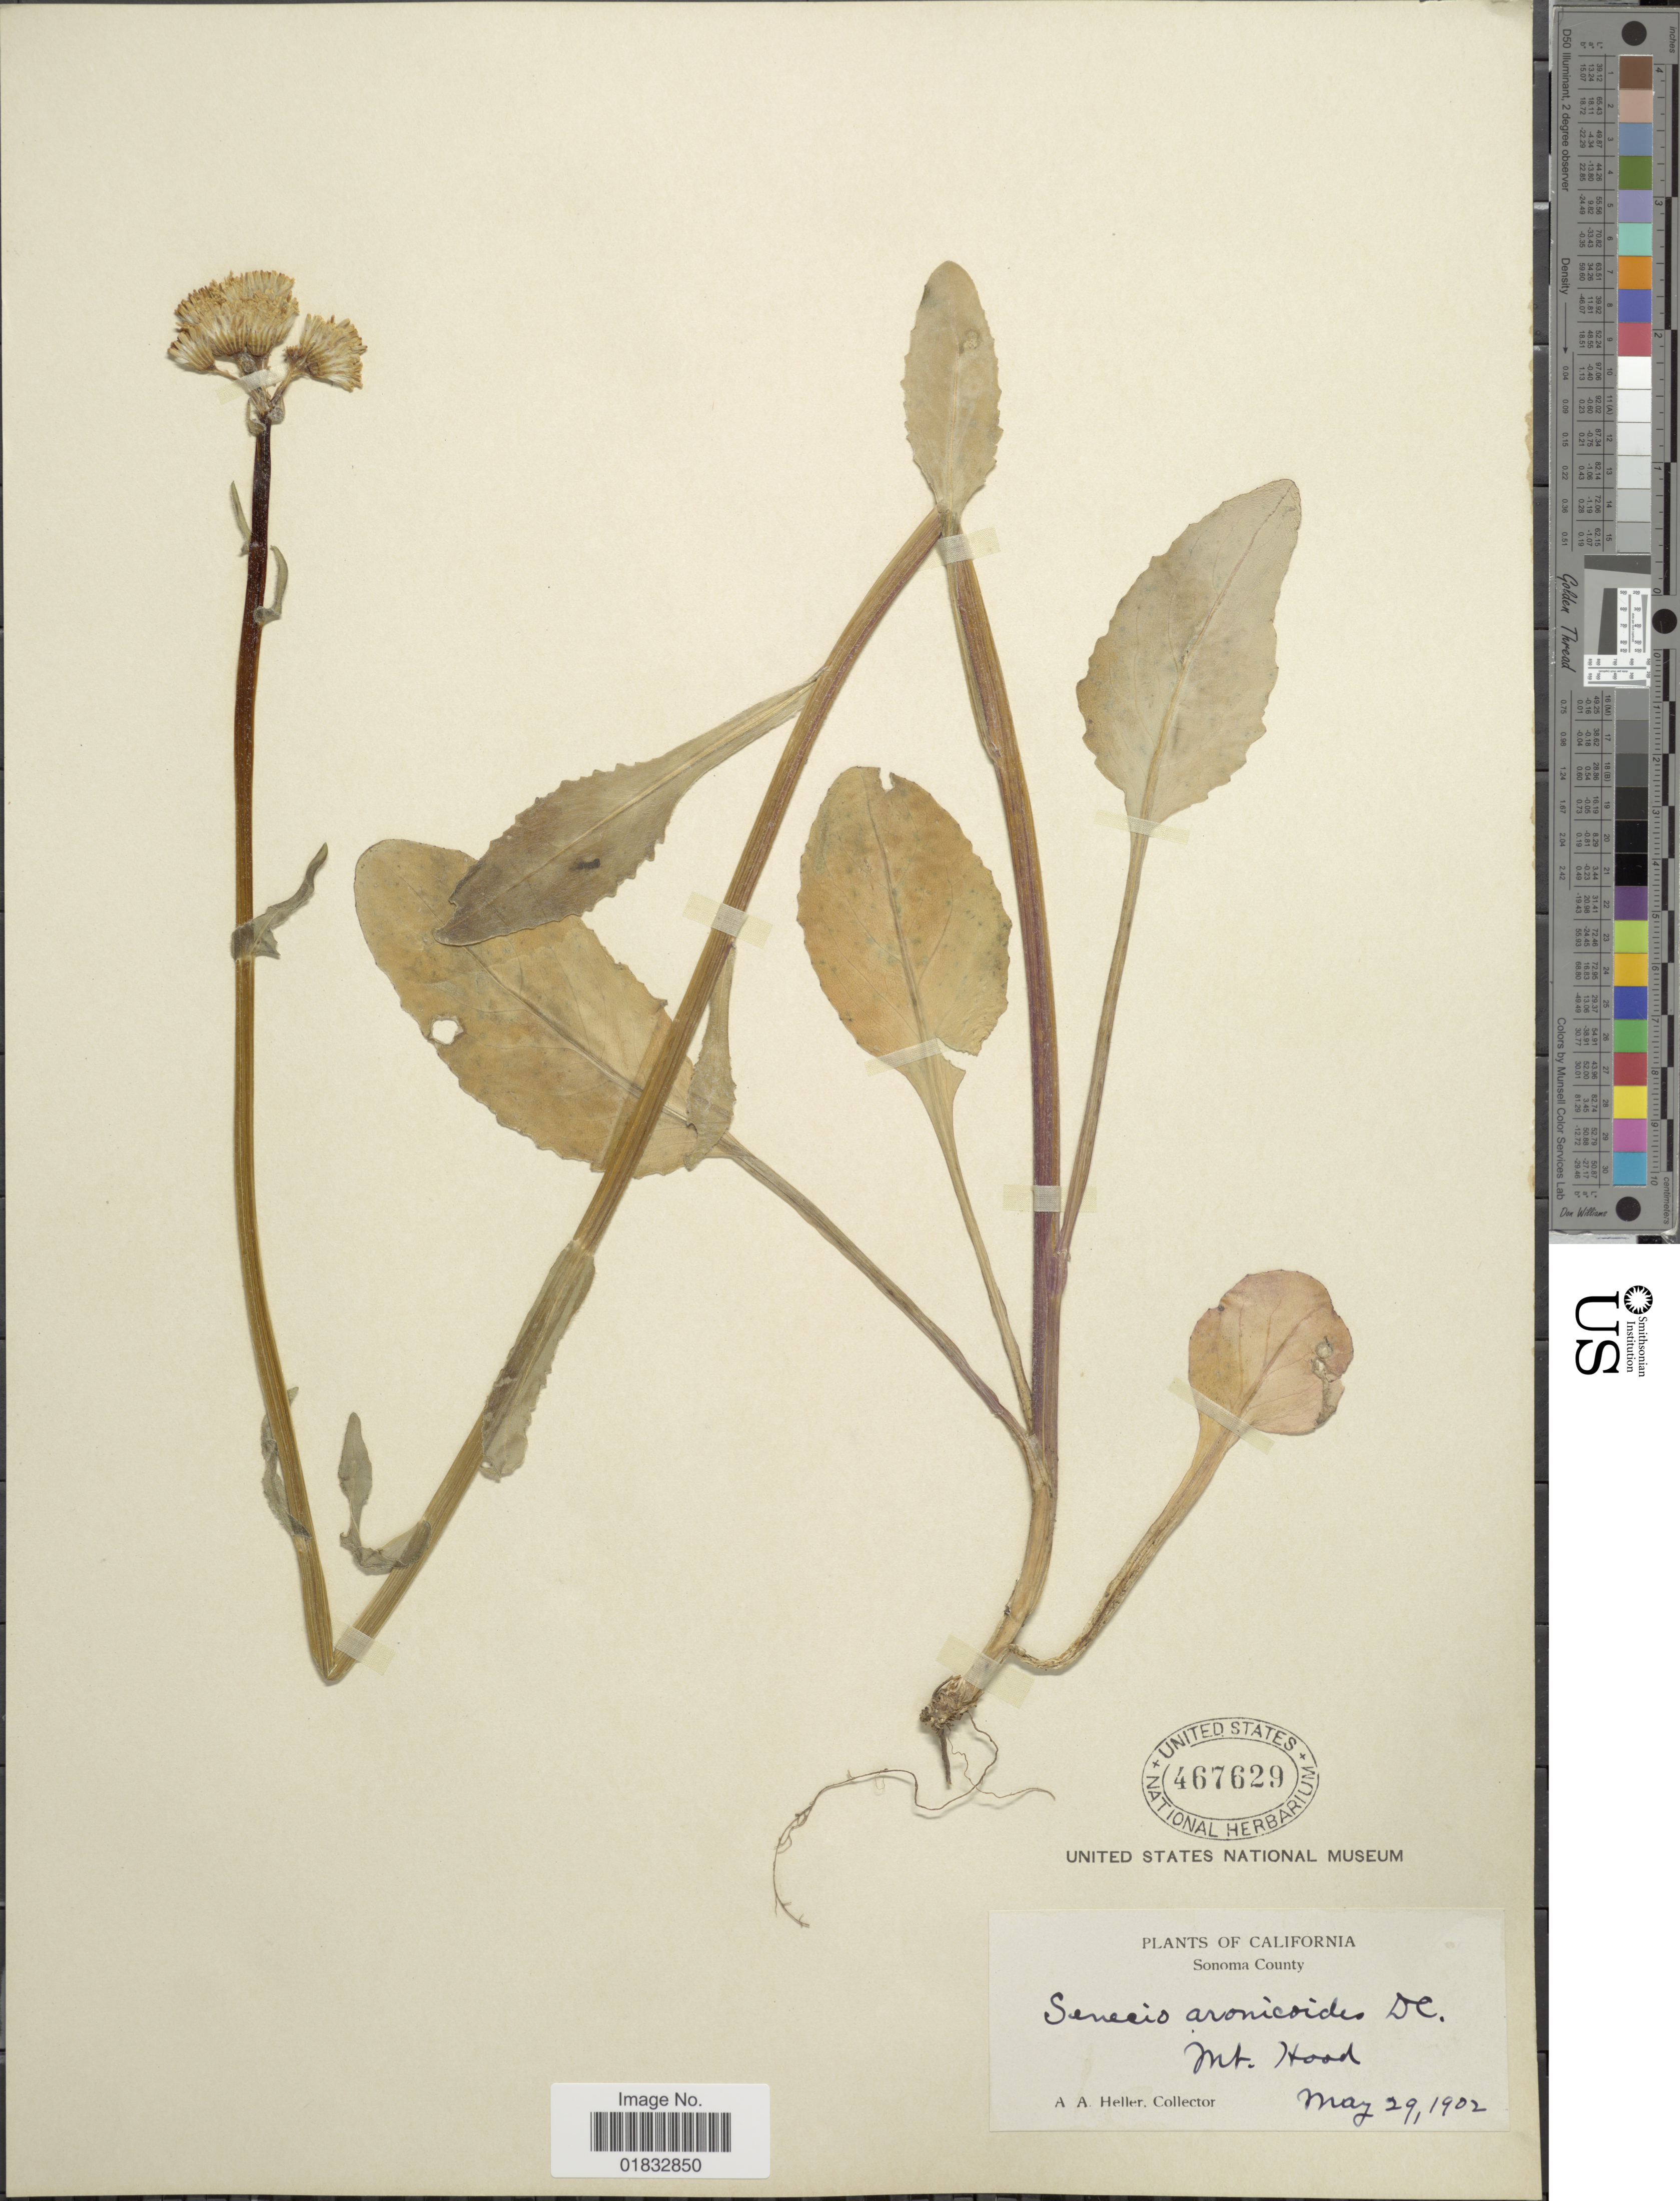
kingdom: Plantae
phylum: Tracheophyta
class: Magnoliopsida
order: Asterales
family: Asteraceae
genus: Senecio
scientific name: Senecio aronicoides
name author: DC.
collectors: A. A. Heller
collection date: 1902-05-29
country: United States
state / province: California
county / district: Sonoma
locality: Sonoma County, Mt Hood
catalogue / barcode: US 467629